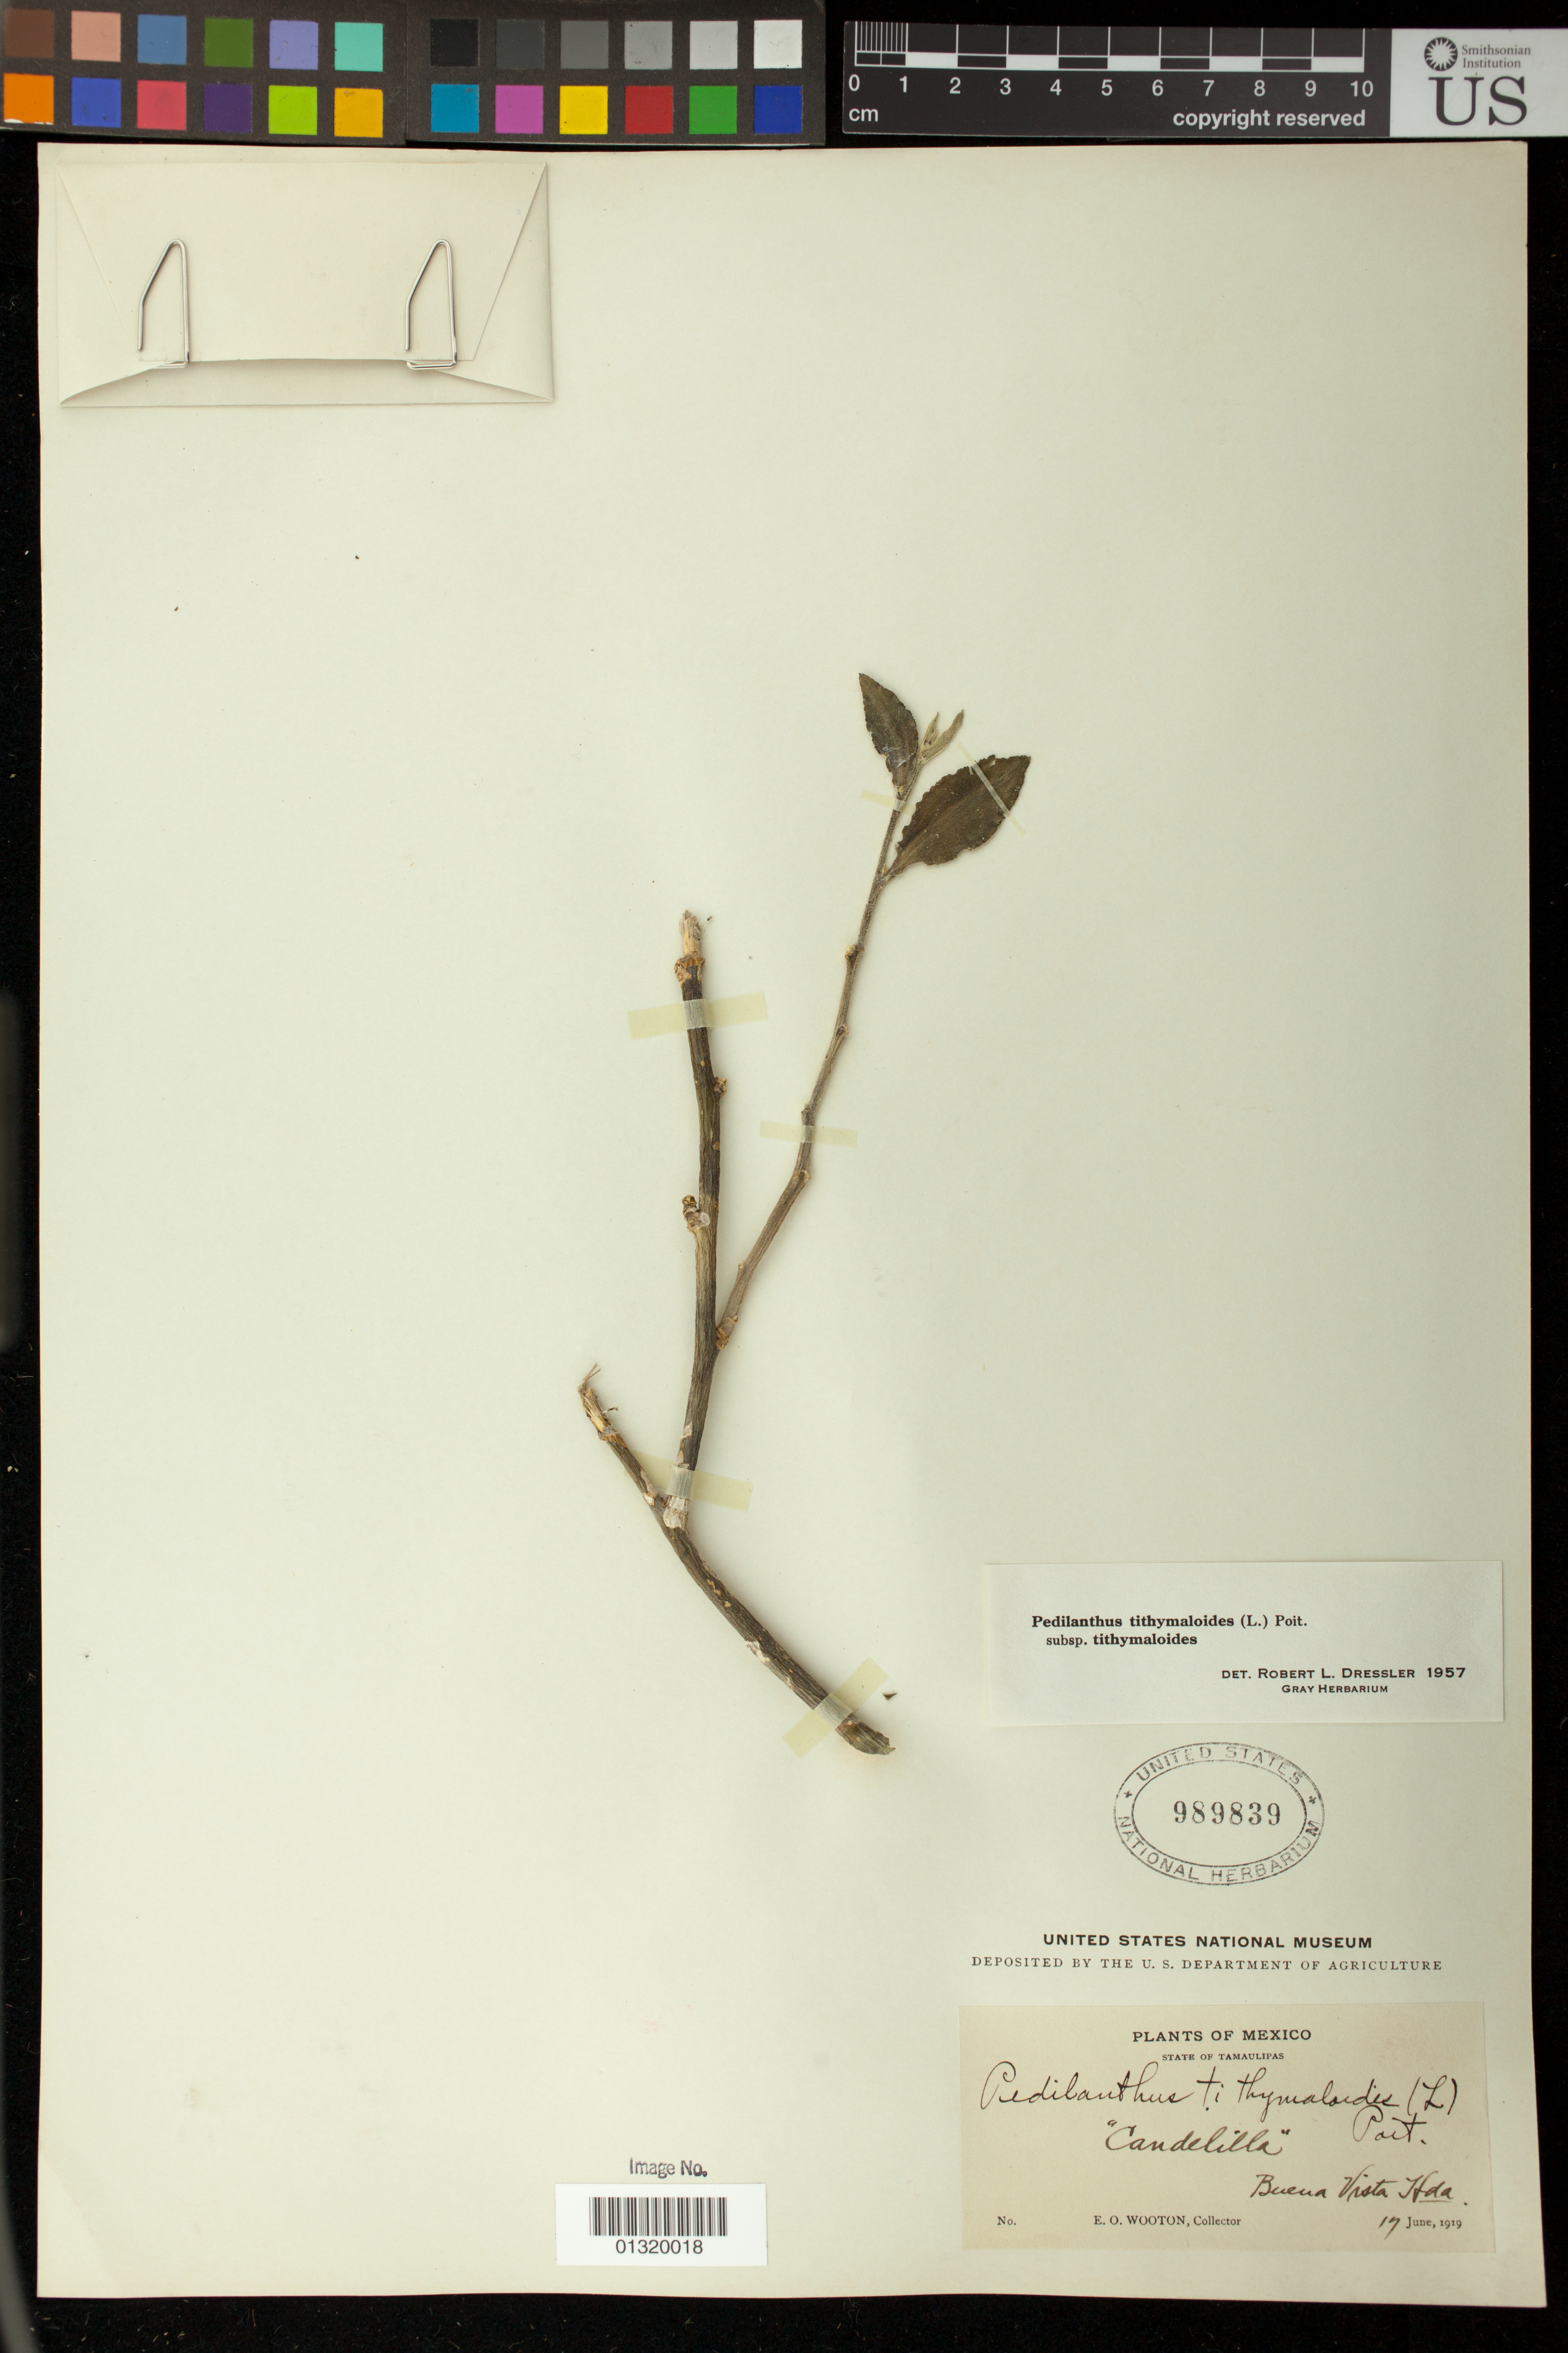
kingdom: Plantae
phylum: Tracheophyta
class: Magnoliopsida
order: Malpighiales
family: Euphorbiaceae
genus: Pedilanthus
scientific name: Pedilanthus tithymaloides subsp. tithymaloides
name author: (L.) Poit.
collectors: E. O. Wooton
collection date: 1919-06-17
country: Mexico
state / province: Tamaulipas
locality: Buena Vista Hda.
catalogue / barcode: US 989839